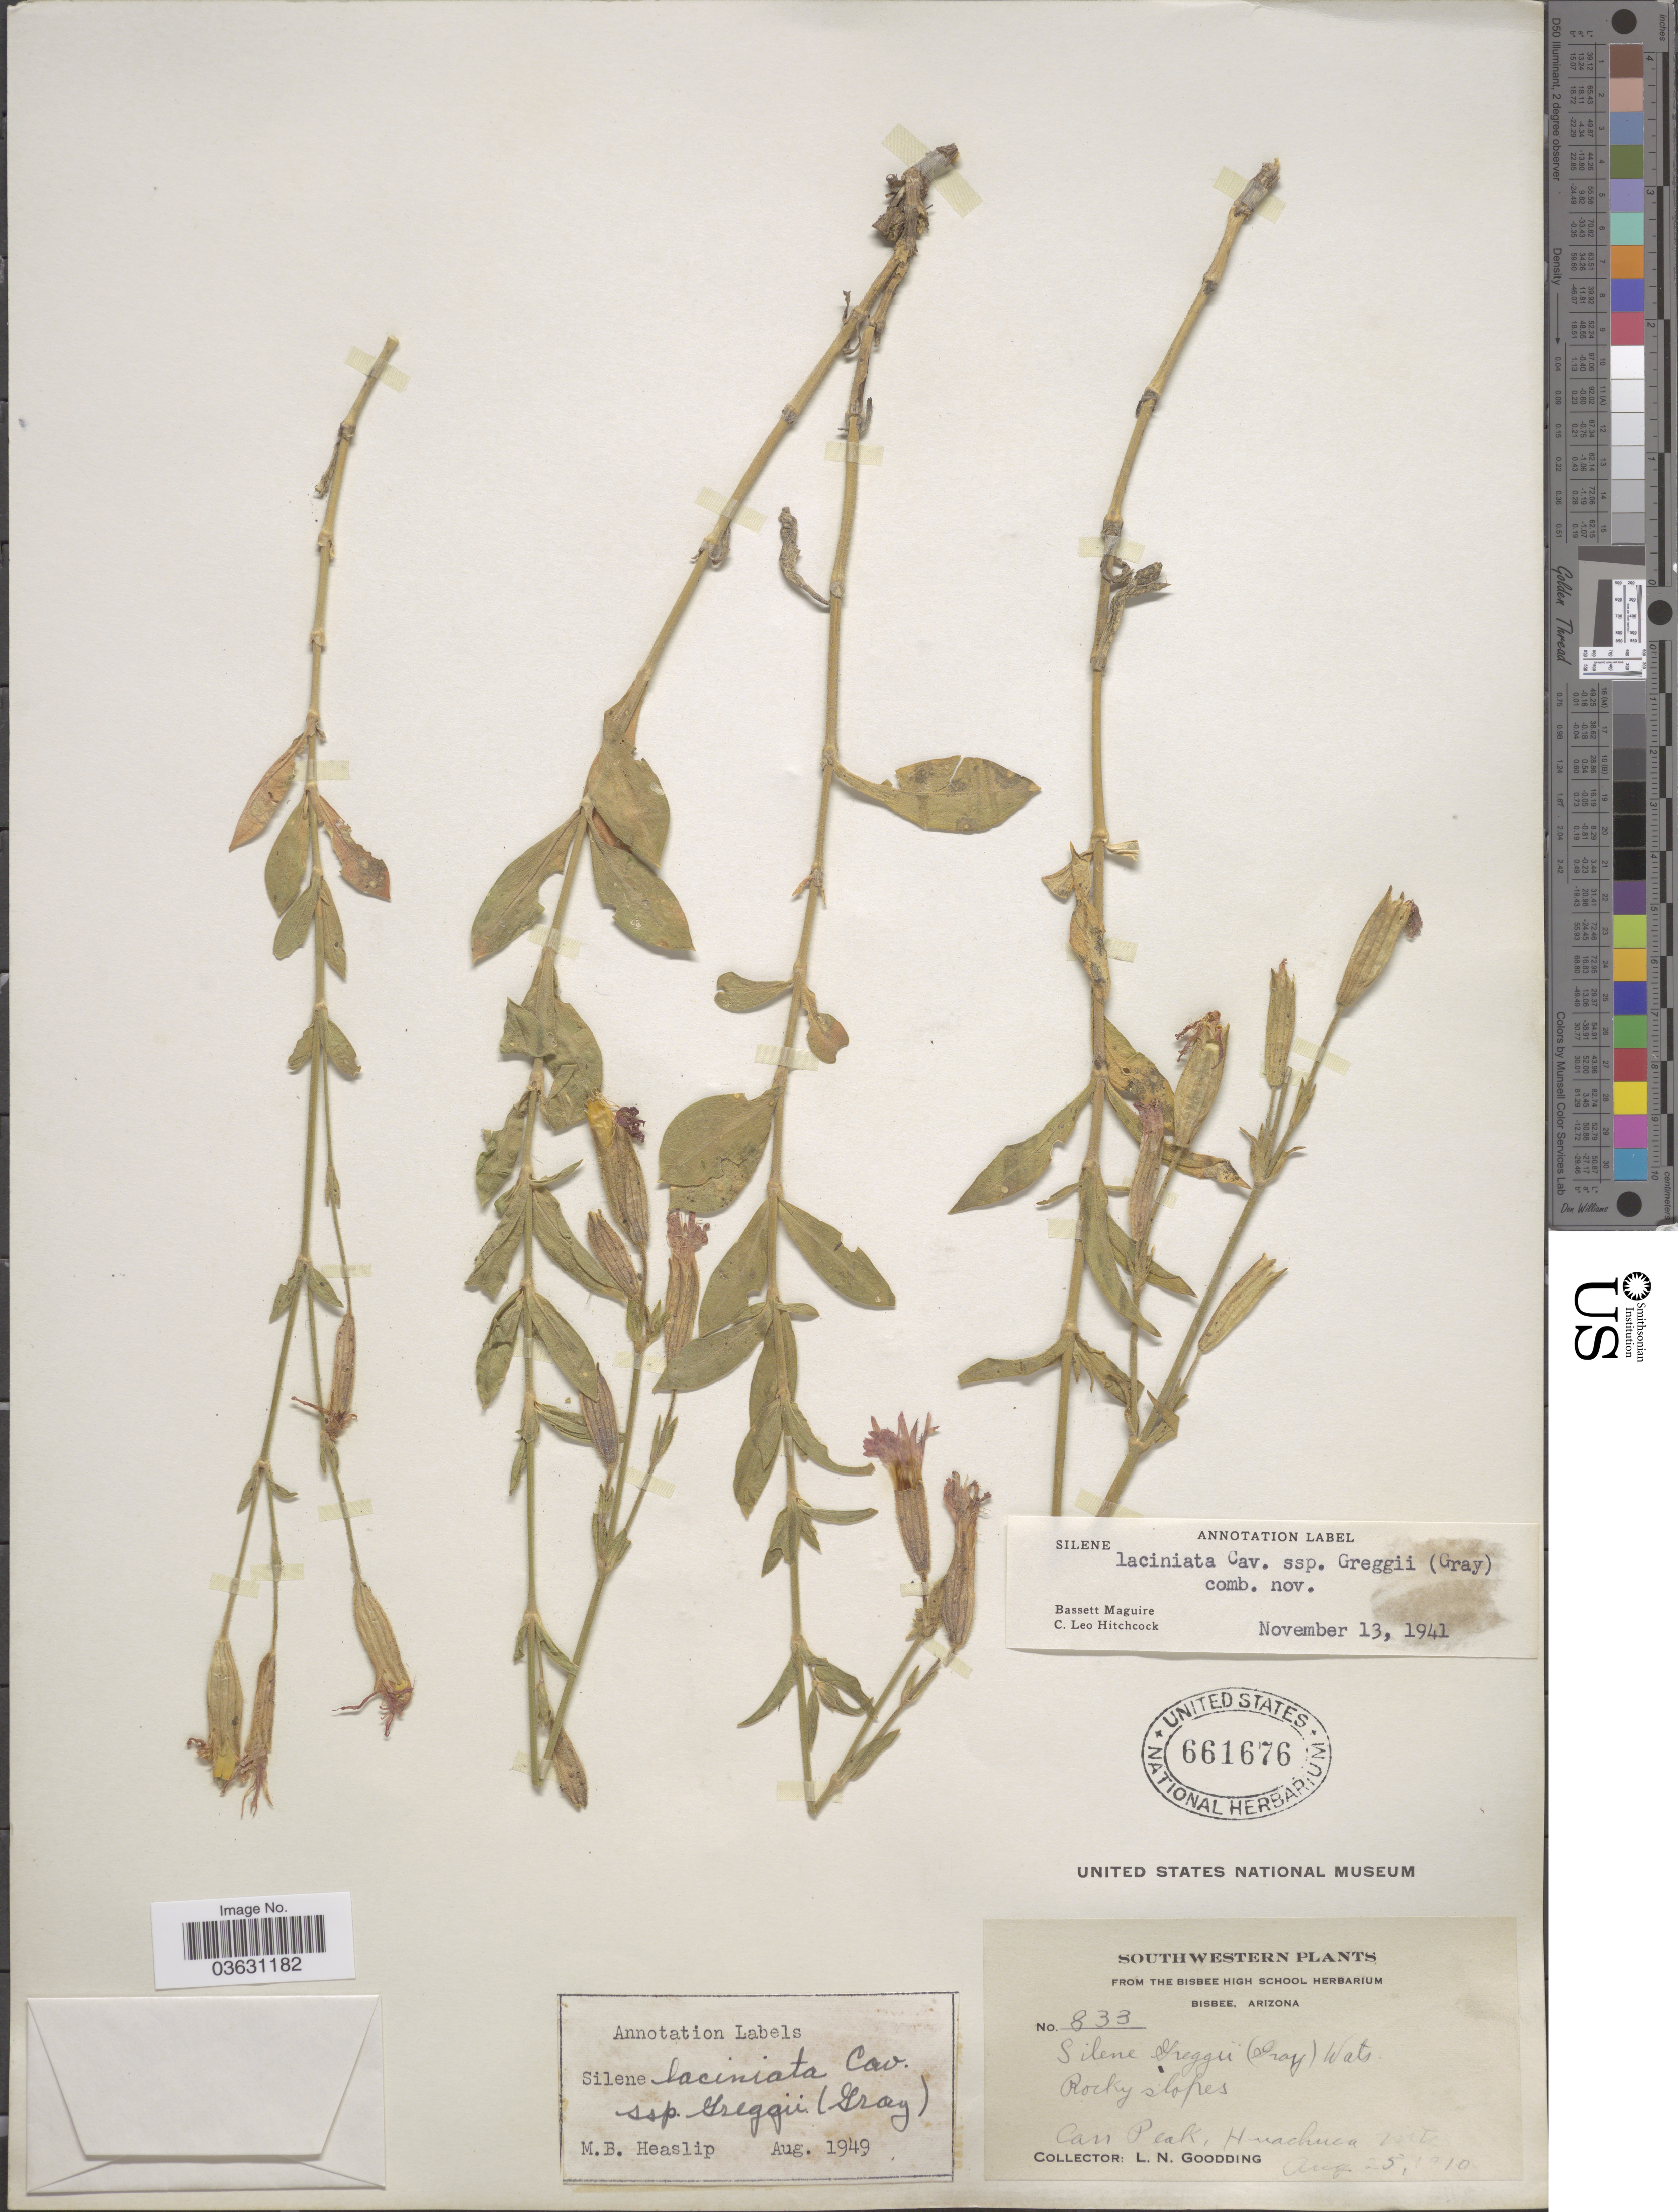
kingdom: Plantae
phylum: Tracheophyta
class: Magnoliopsida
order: Caryophyllales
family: Caryophyllaceae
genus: Silene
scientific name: Silene laciniata subsp. greggii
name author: (A. Gray) C.L. Hitchc. & Maguire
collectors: L. N. Goodding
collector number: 833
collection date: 1910-08-25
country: United States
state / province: Arizona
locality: Can Peak, Huachuca Mts.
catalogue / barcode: US 661676